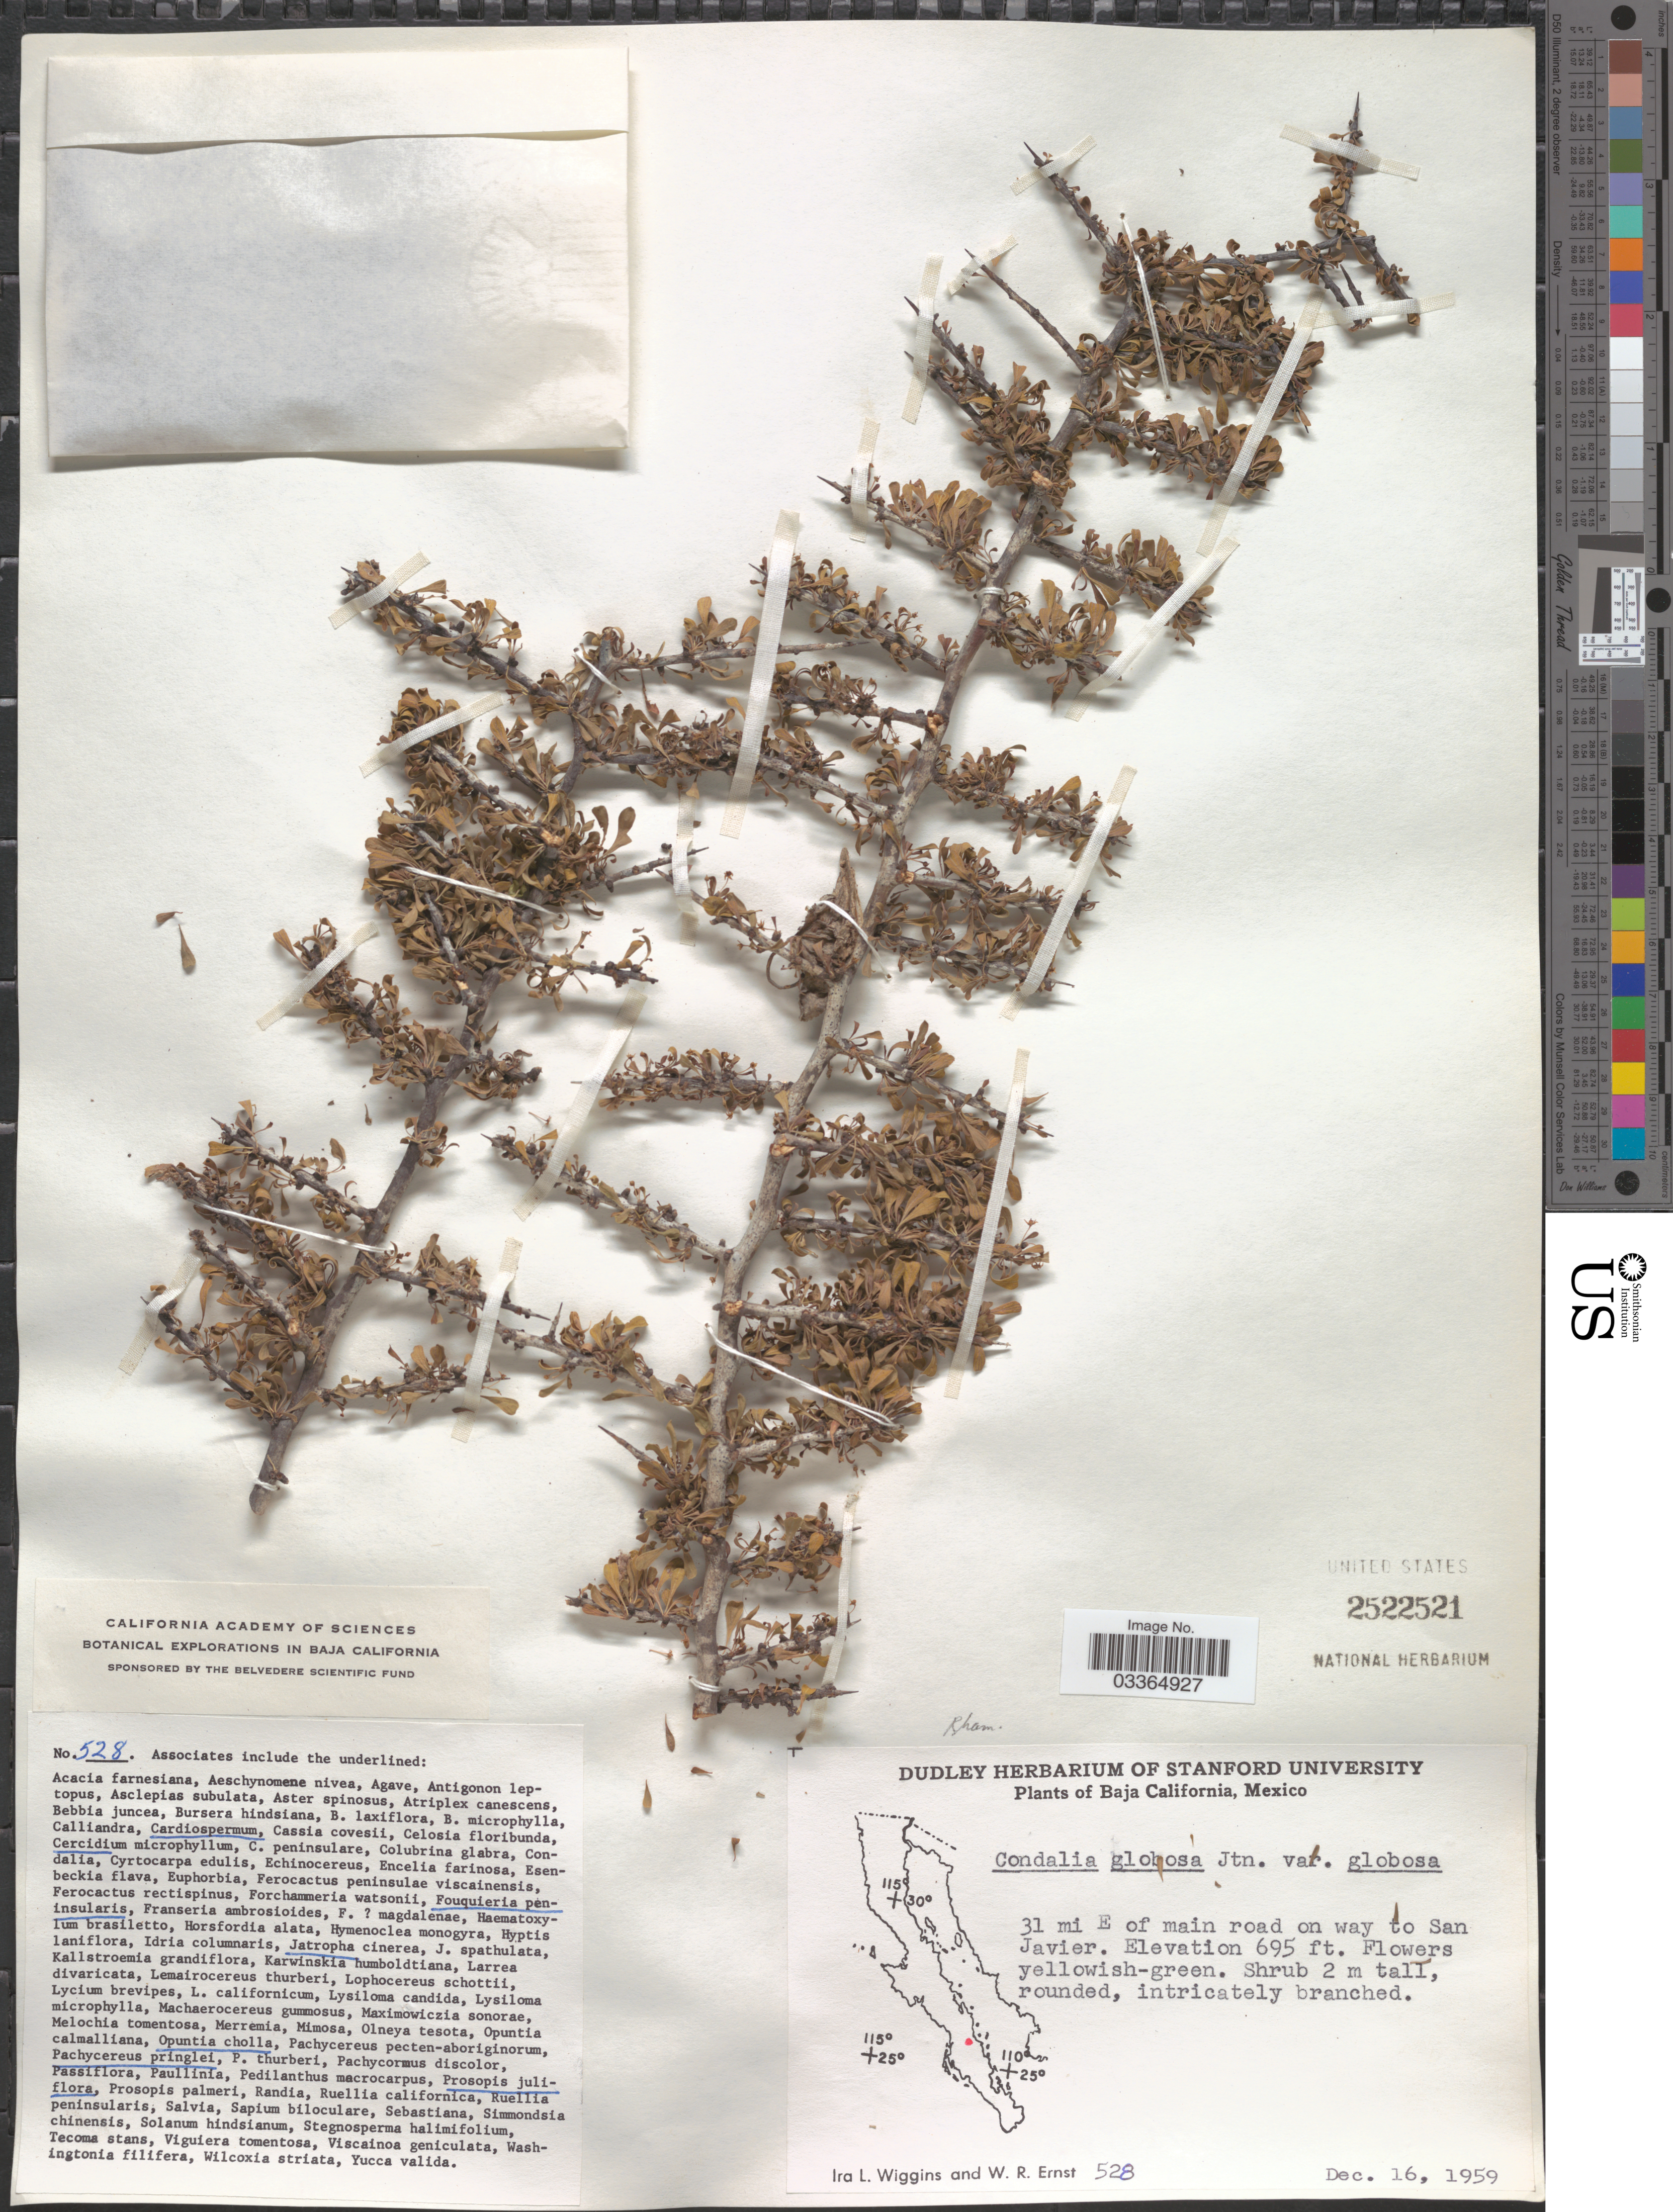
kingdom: Plantae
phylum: Tracheophyta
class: Magnoliopsida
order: Rosales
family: Rhamnaceae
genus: Condalia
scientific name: Condalia globosa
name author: I.M. Johnst.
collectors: I. L. Wiggins & W. R. Ernst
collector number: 528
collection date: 1959-12-16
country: Mexico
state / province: Baja California Sur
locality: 31 mi E of main road on way to San Javier.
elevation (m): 212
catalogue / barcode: US 2522521